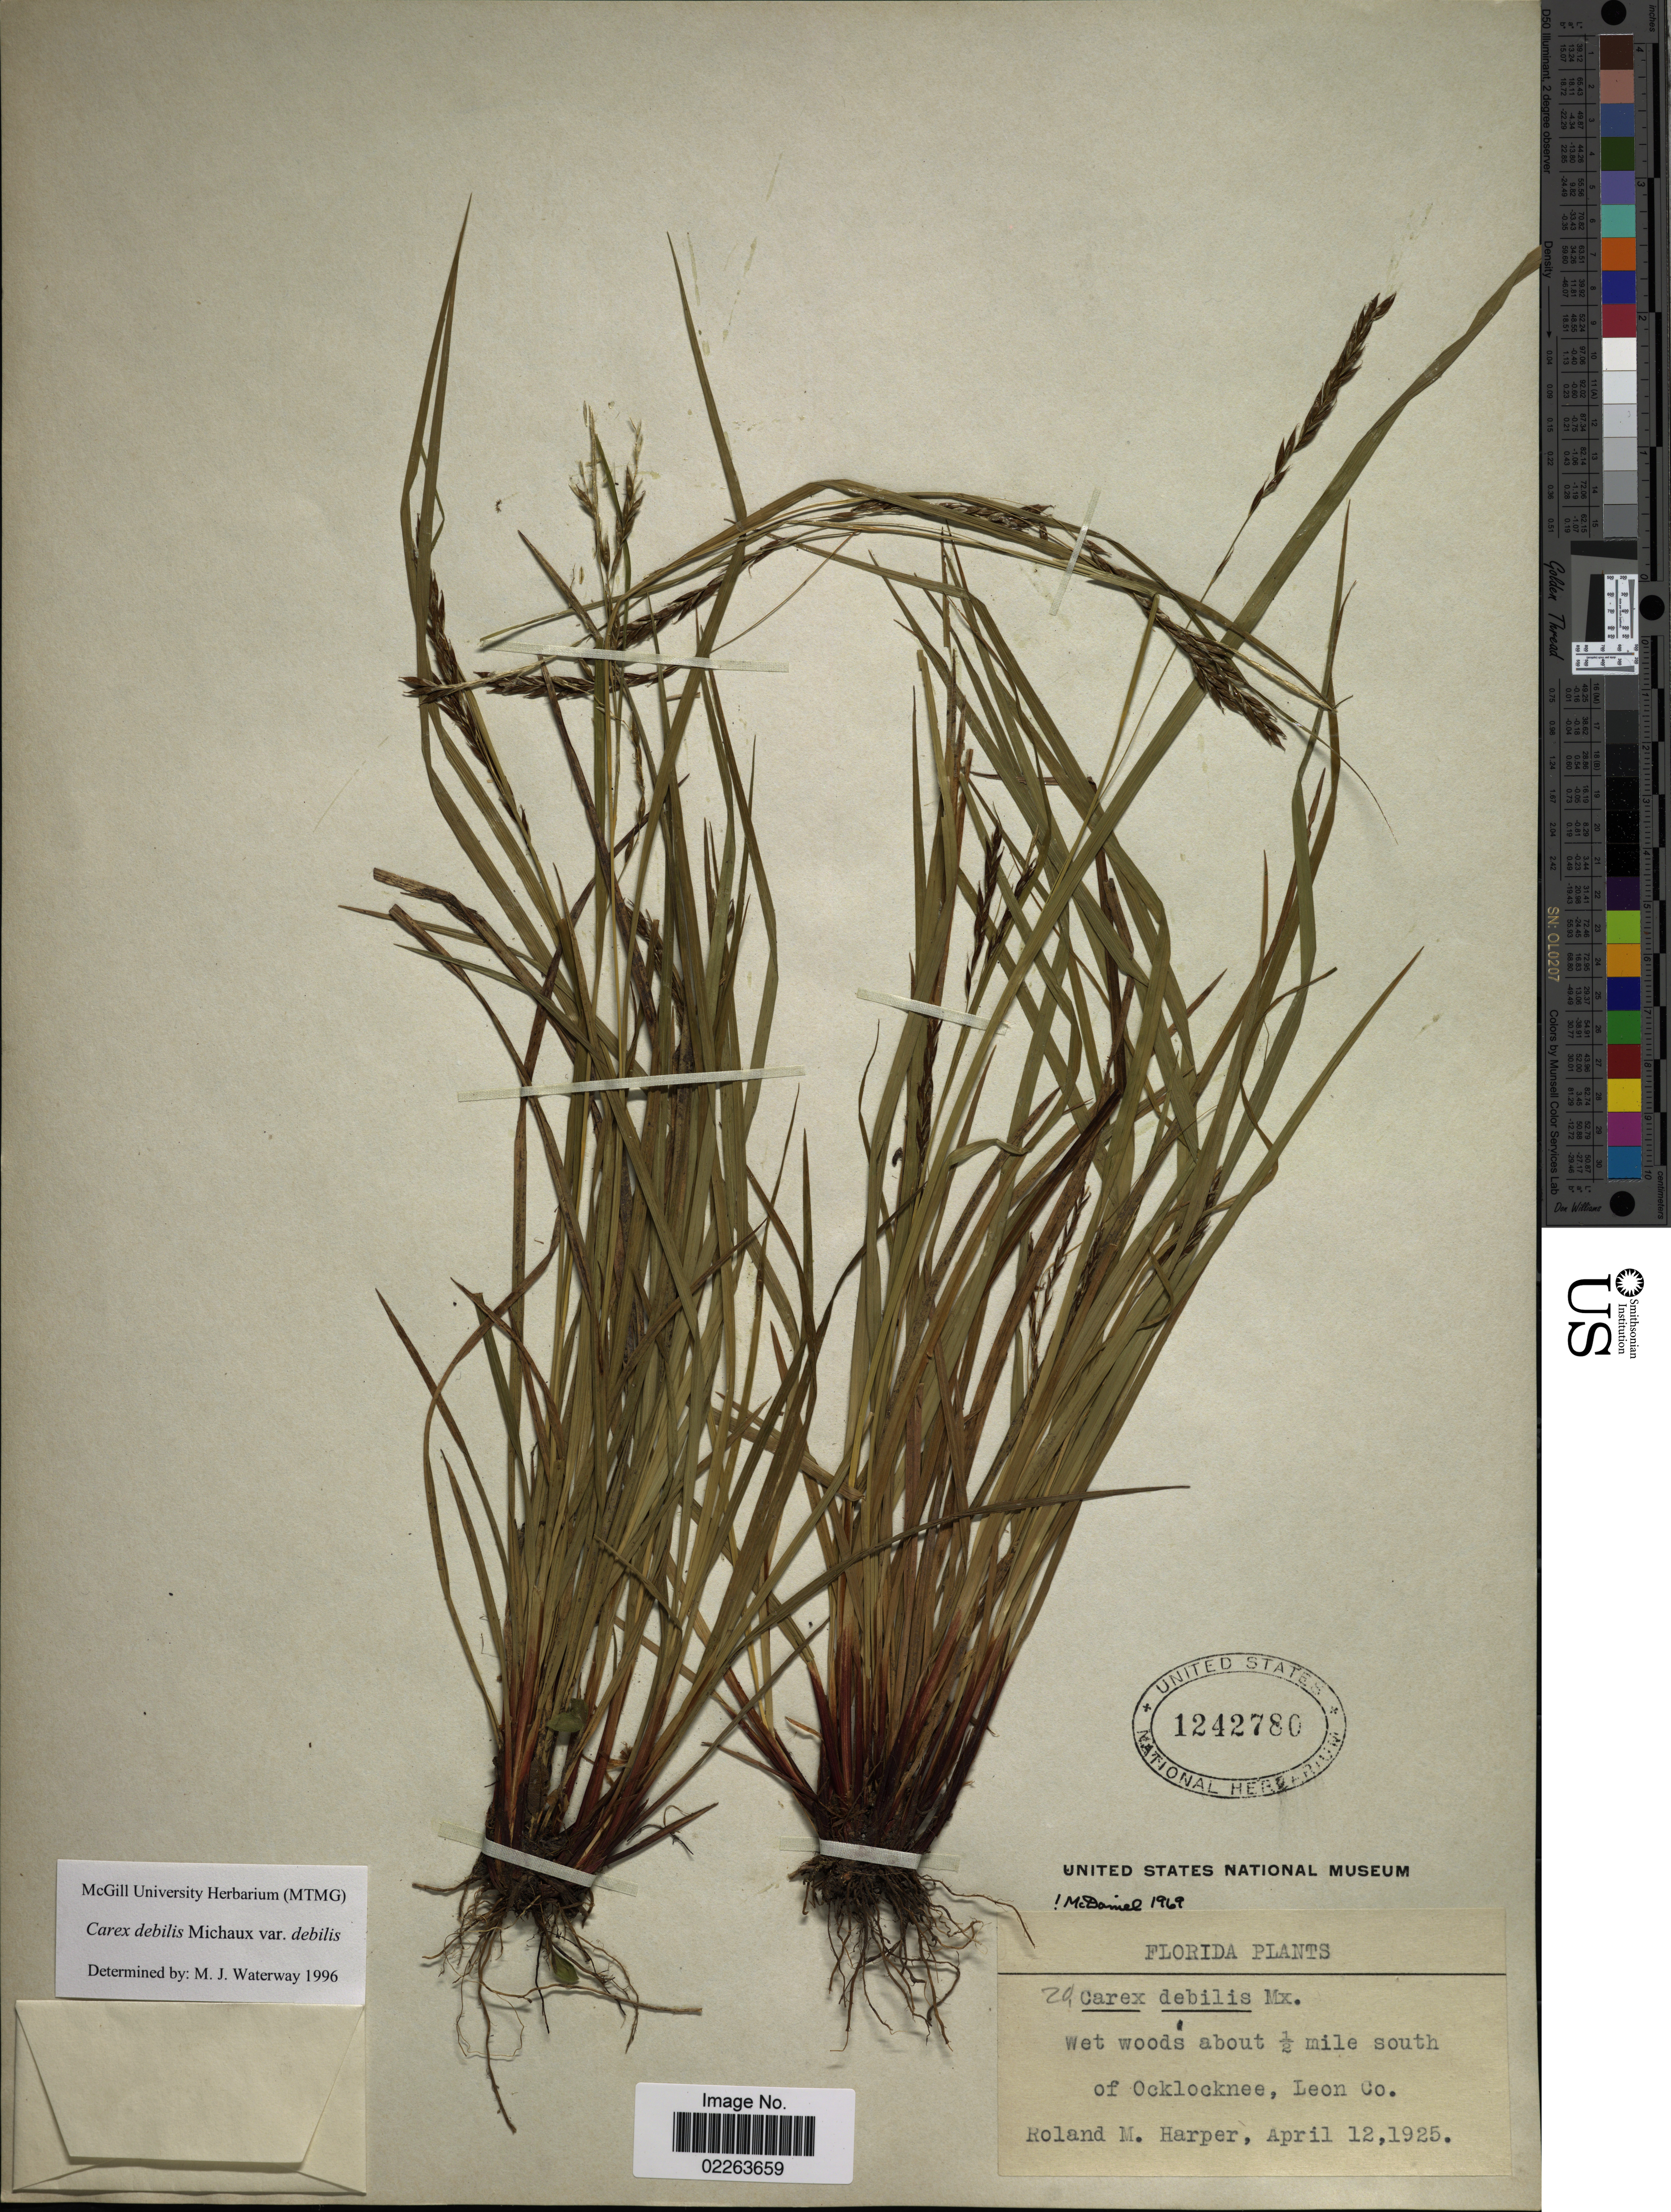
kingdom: Plantae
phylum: Tracheophyta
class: Liliopsida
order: Poales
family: Cyperaceae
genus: Carex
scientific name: Carex debilis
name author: Michx.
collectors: R. M. Harper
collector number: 29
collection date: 1925-04-12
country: United States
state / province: Florida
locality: Wet woods about ½ mile south of Ocklocknee, Leon Co.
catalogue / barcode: US 1242780